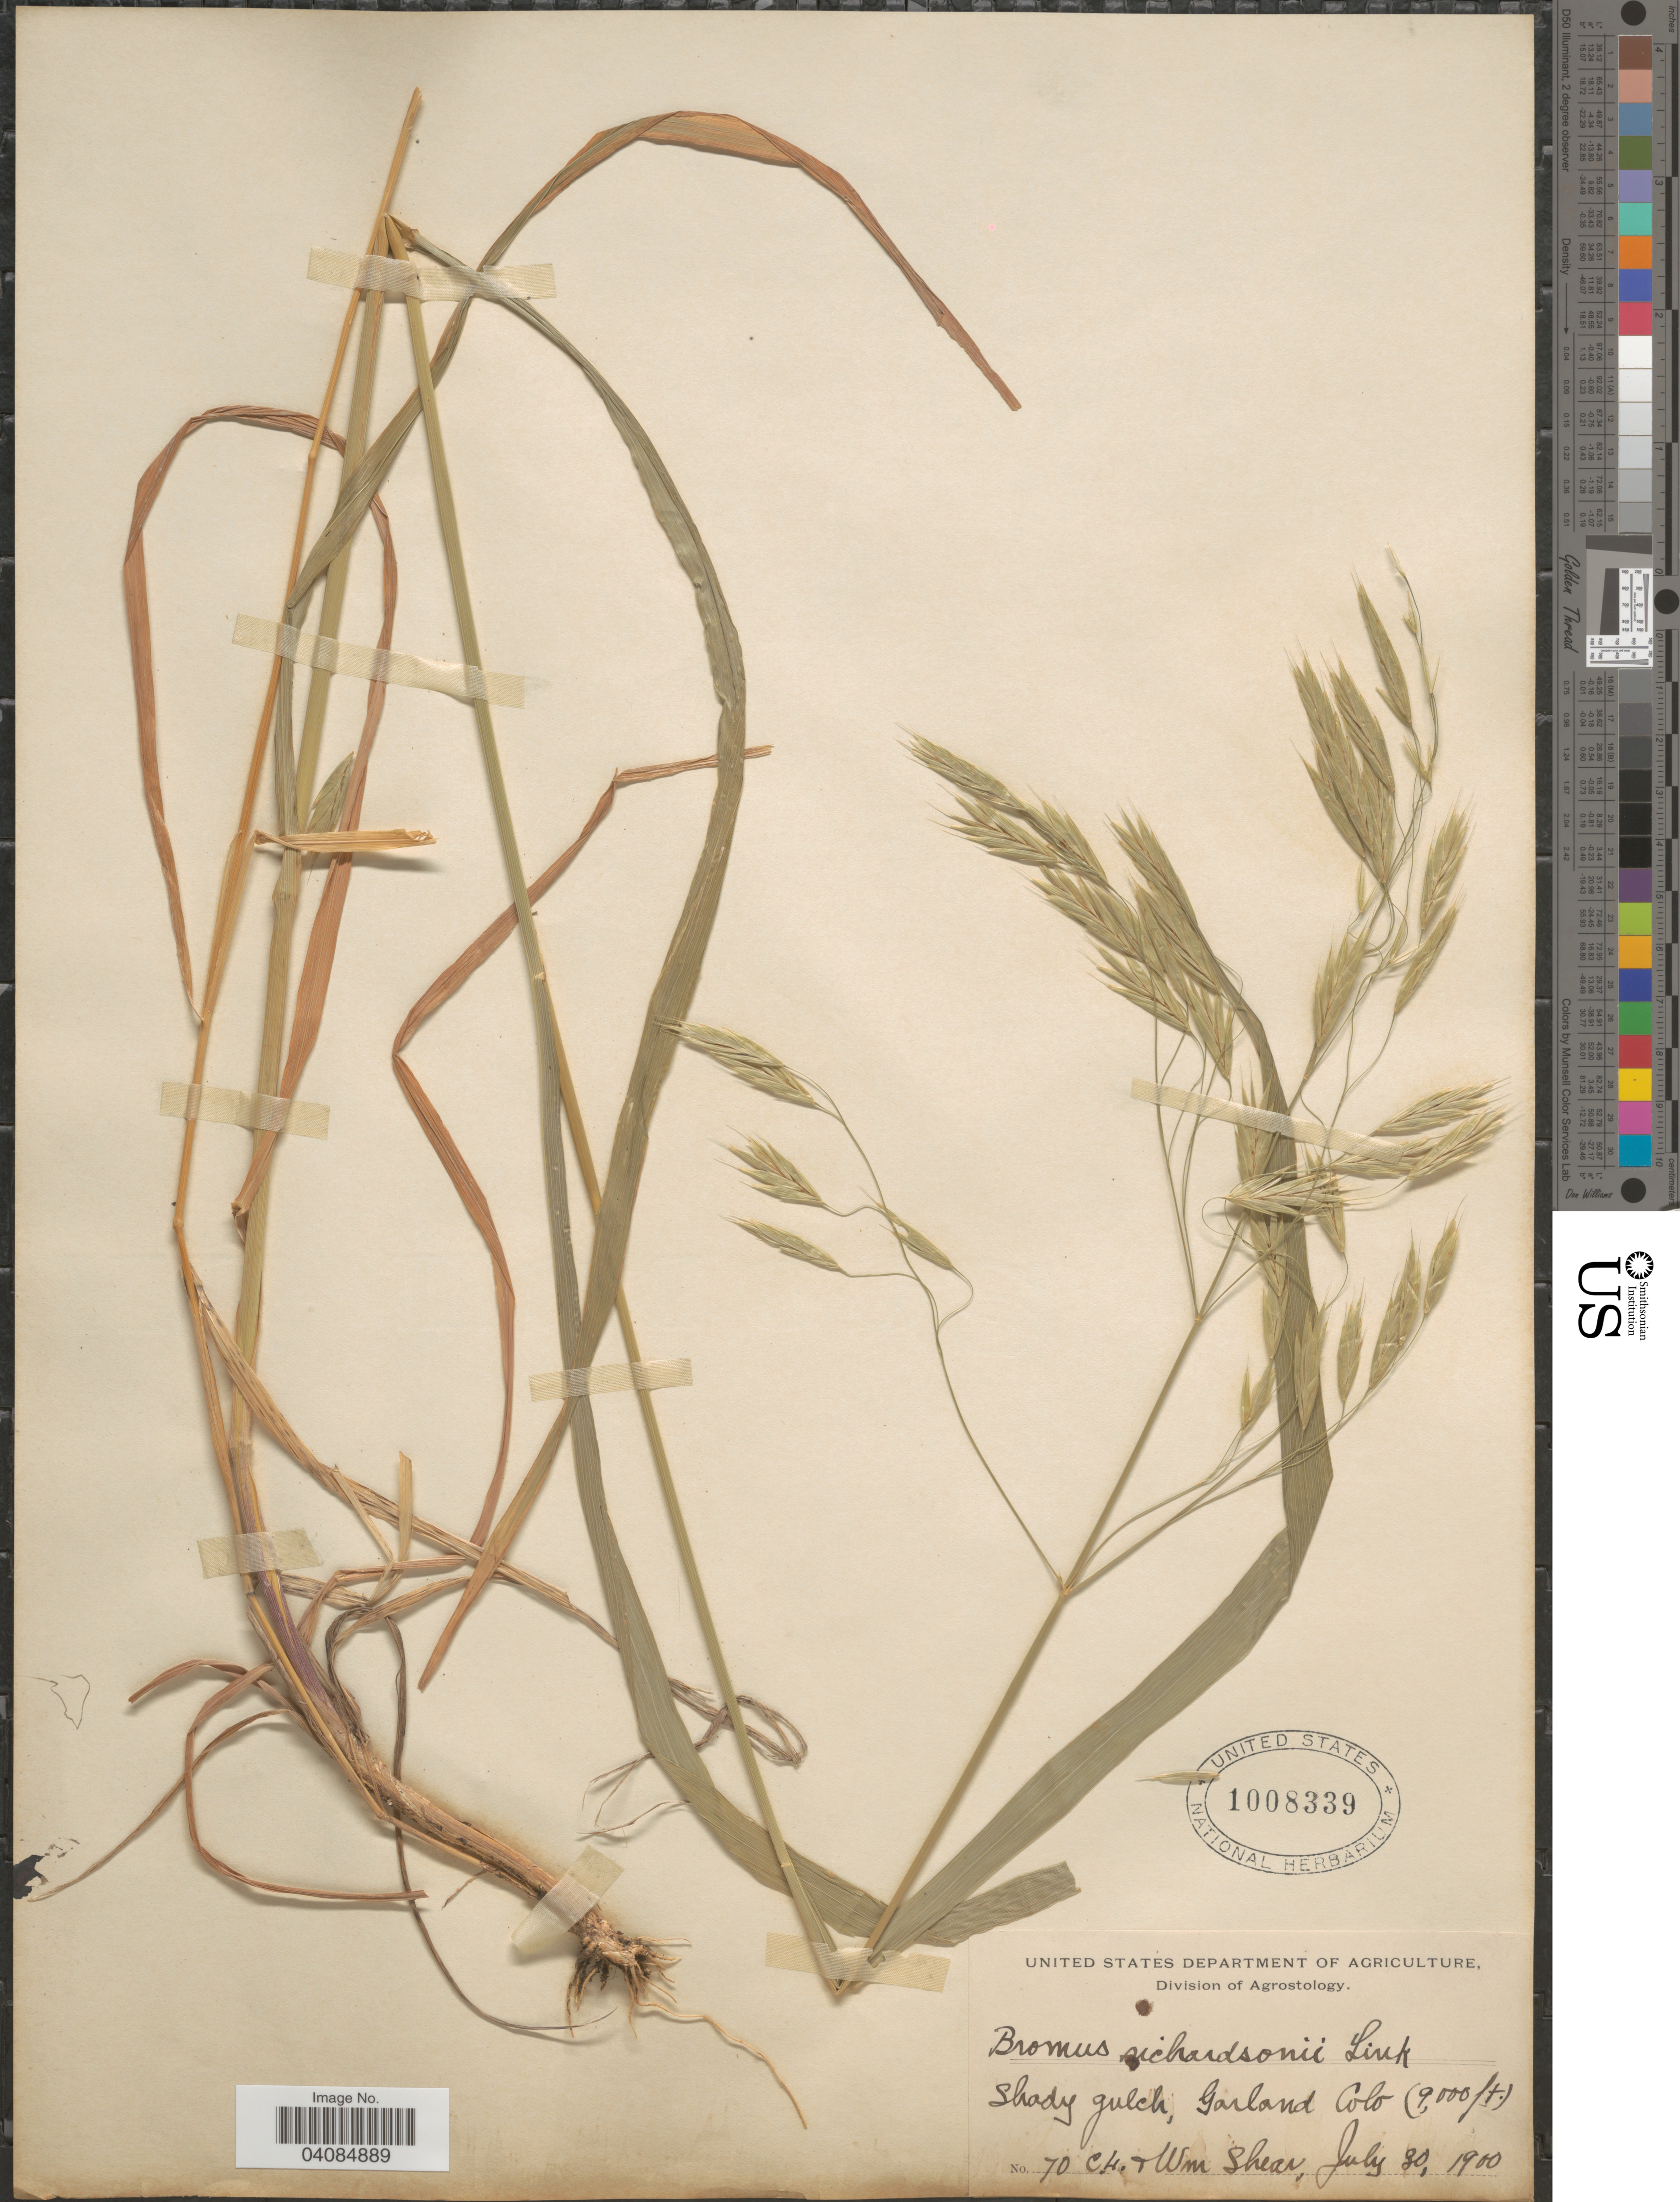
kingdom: Plantae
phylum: Tracheophyta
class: Liliopsida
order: Poales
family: Poaceae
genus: Bromus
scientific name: Bromus racemosus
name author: L.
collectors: C. L. Shear & W. Shear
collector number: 70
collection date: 1900-07-30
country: United States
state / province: Colorado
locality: Shady gulch, Garland.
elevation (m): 2743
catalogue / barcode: US 1008339